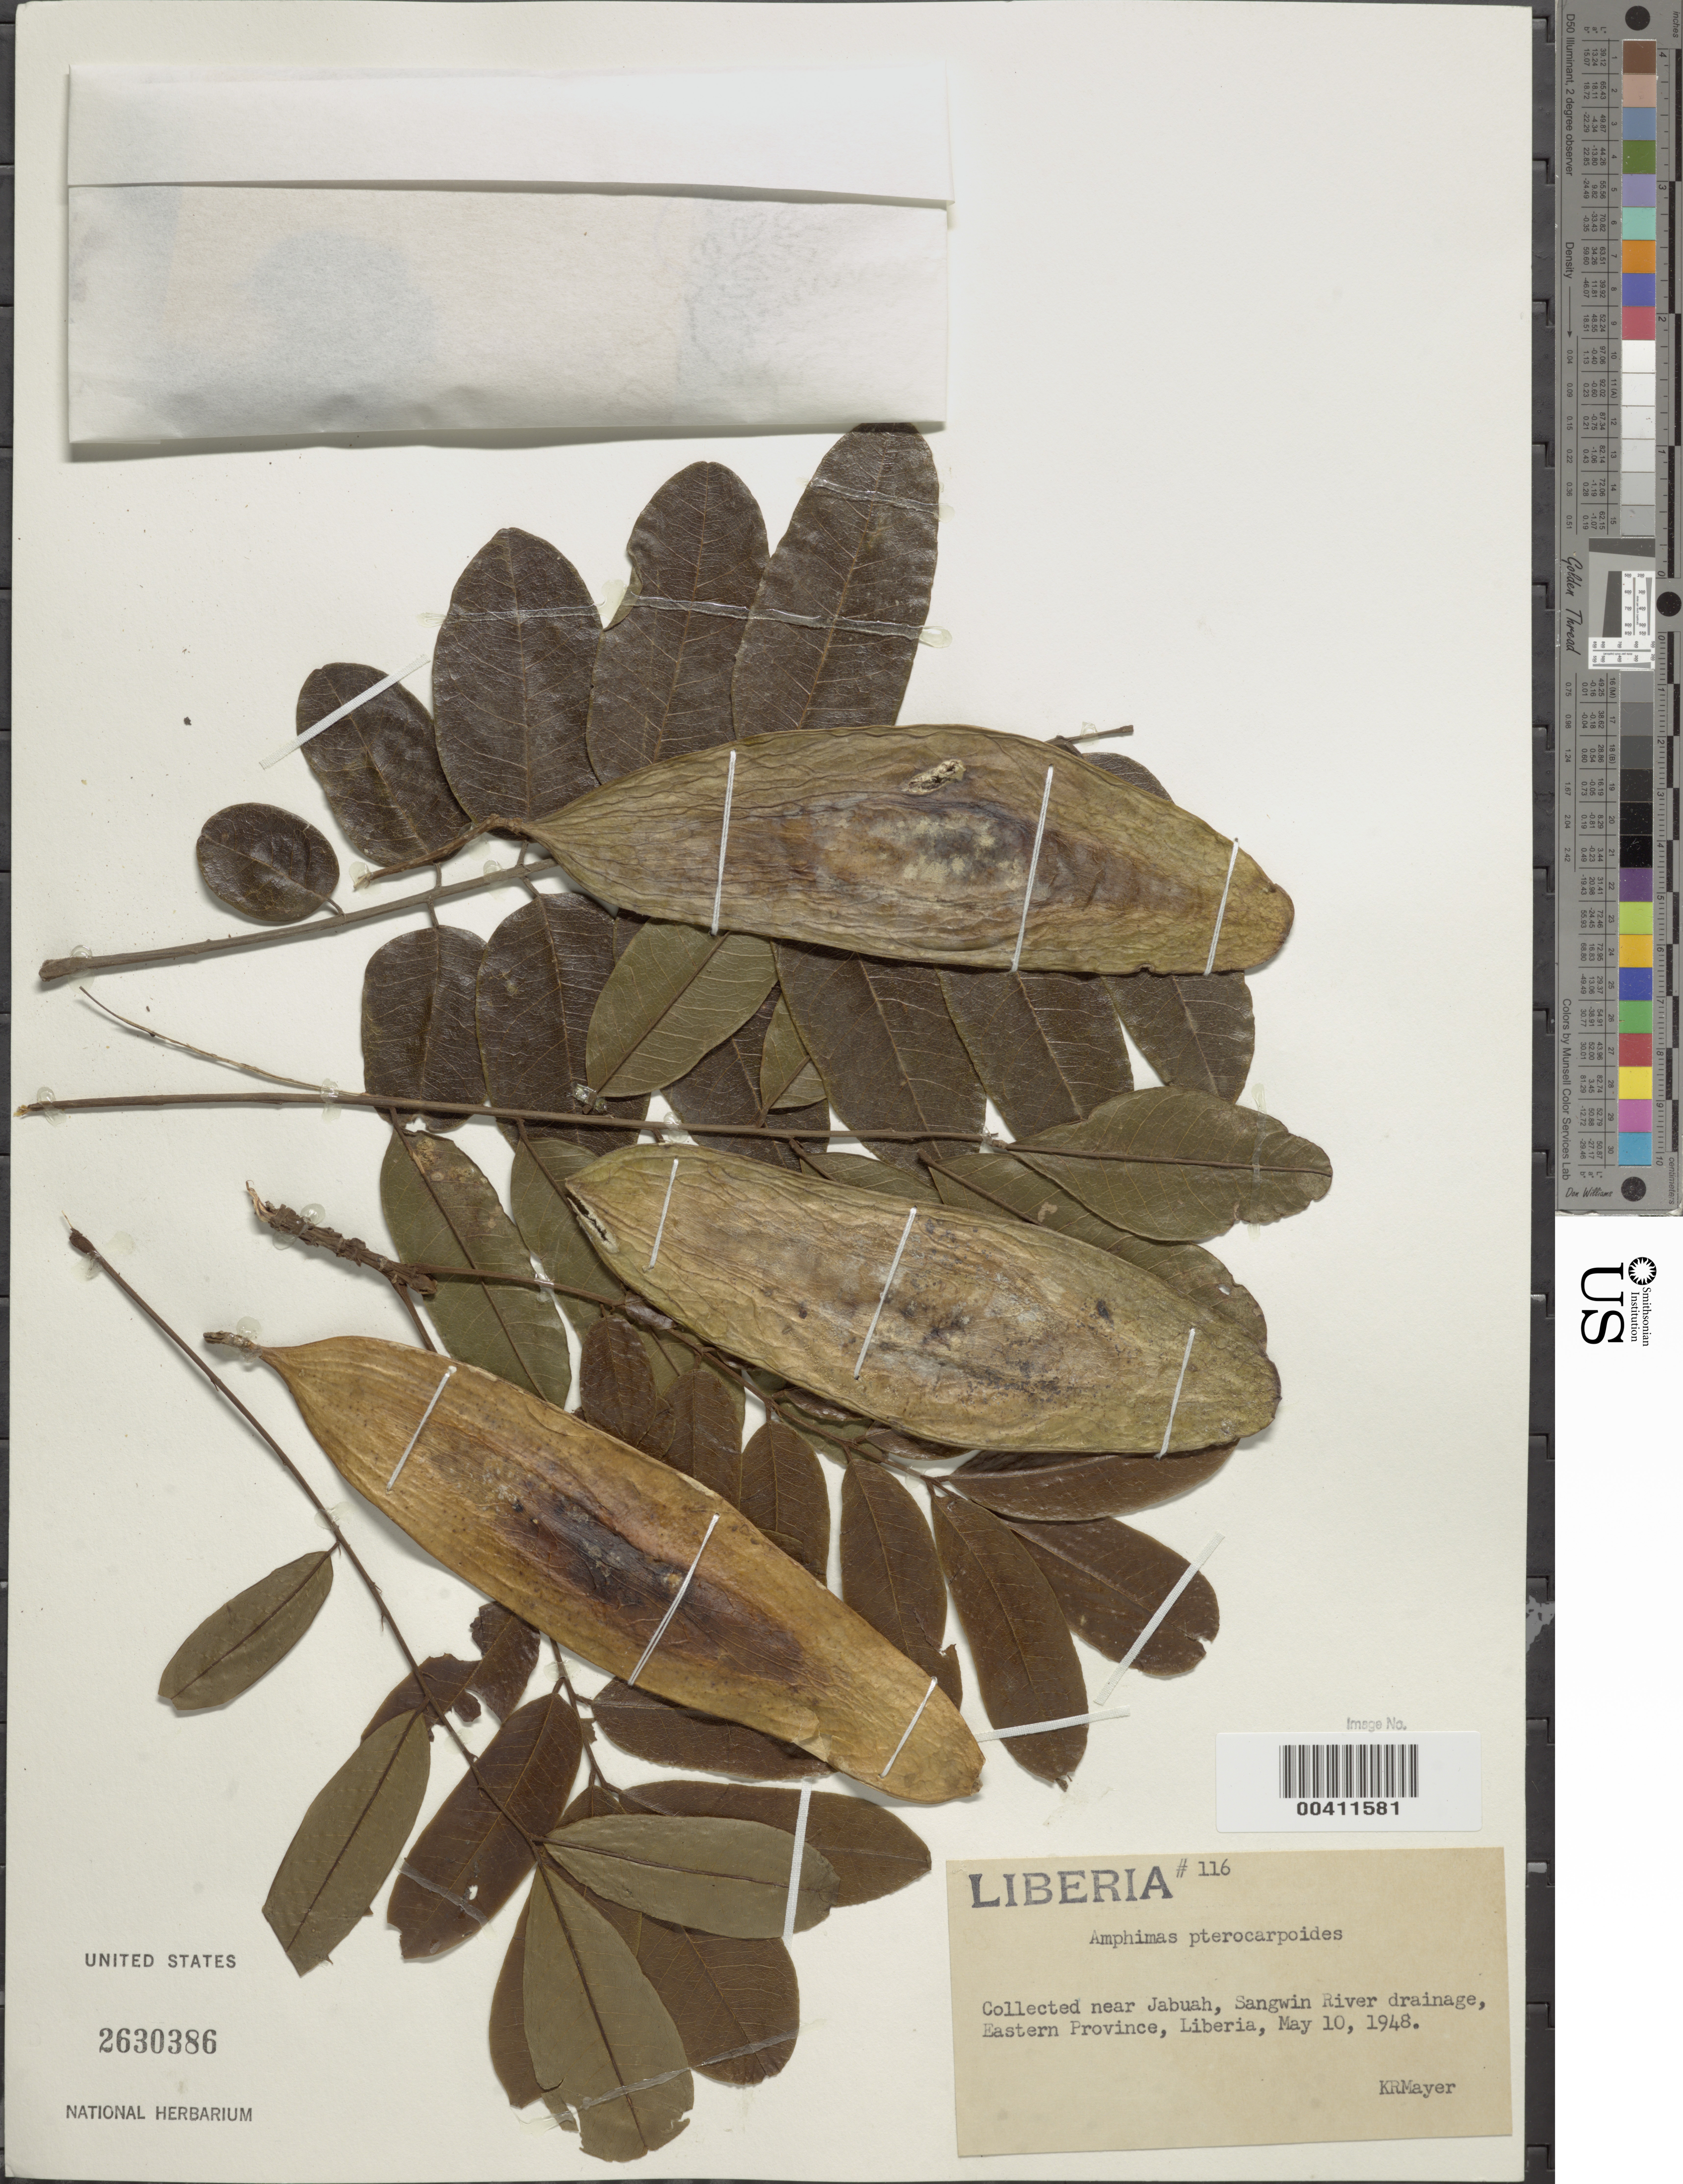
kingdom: Plantae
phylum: Tracheophyta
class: Magnoliopsida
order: Fabales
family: Fabaceae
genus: Amphimas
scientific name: Amphimas pterocarpoides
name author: Harms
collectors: K. R. Mayer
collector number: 116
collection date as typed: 10 May 1948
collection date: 1948-05-10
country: Liberia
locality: Eastern province, near jabuah, sangwin river drainage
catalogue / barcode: US 2630386